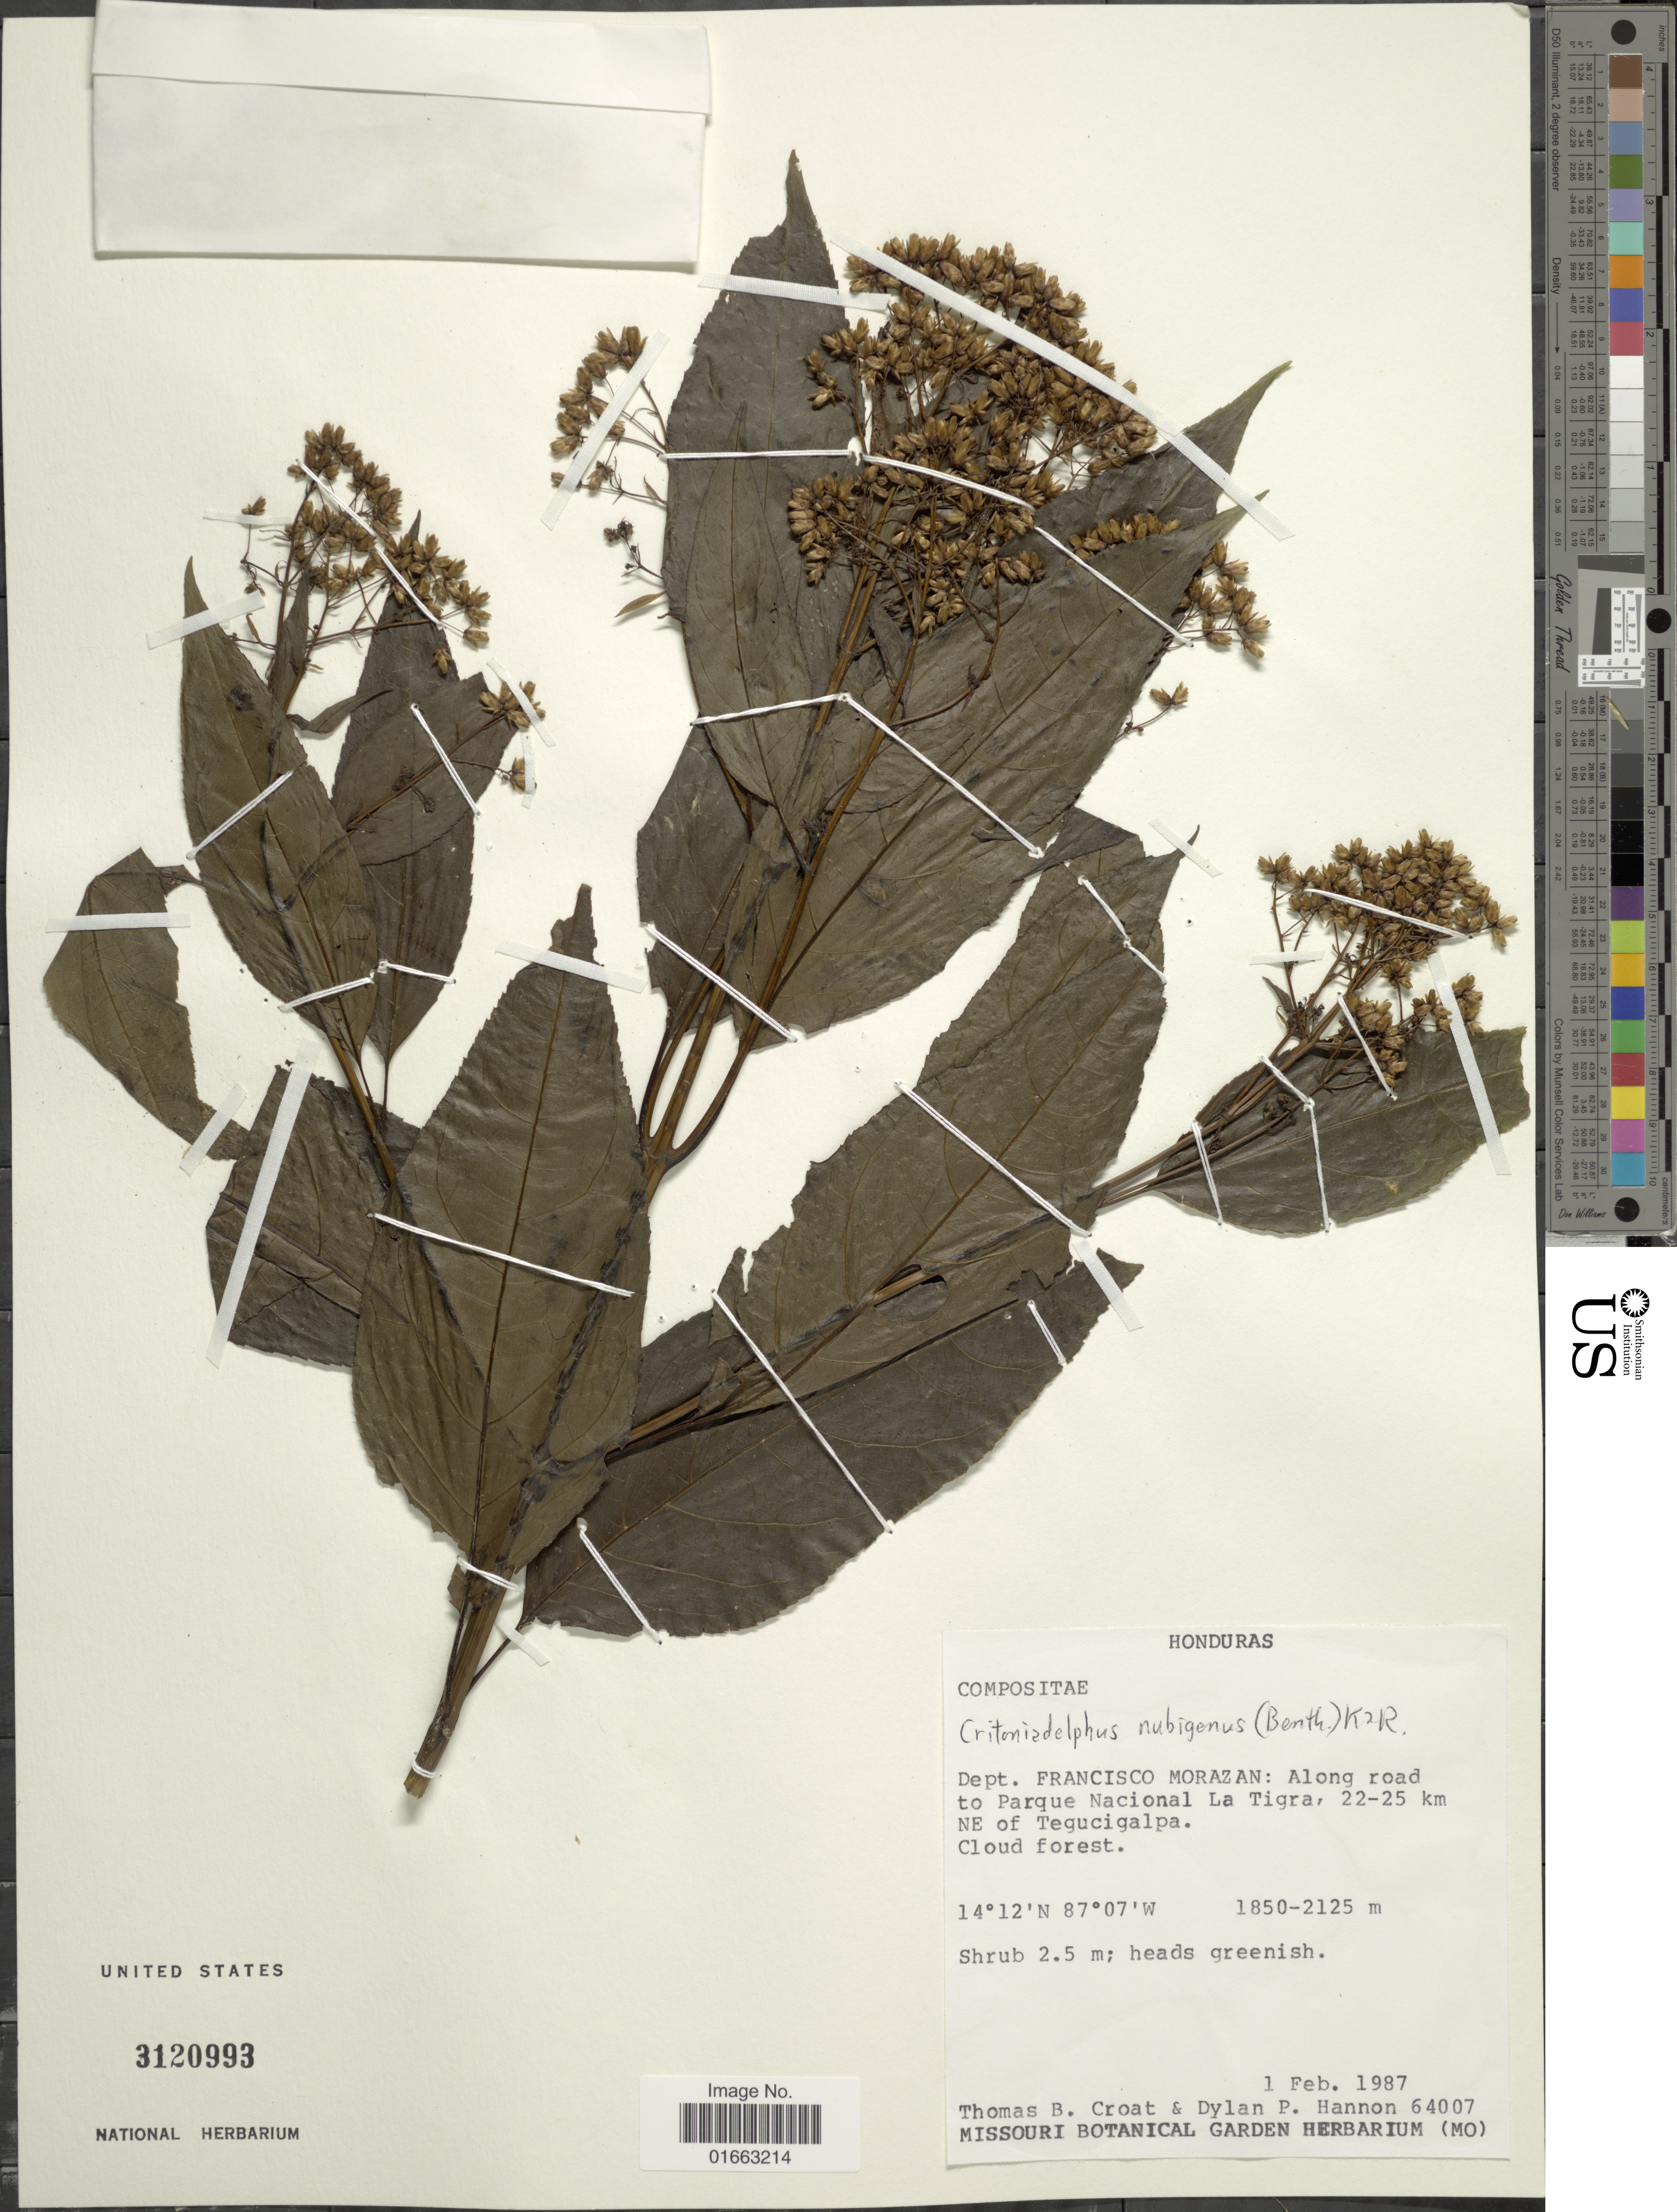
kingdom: Plantae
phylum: Tracheophyta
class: Magnoliopsida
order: Asterales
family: Asteraceae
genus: Critoniadelphus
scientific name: Critoniadelphus nubigenus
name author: (Benth.) R.M. King & H. Rob.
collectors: T. B. Croat & D. Hannon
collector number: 64007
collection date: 1987-02-01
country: Honduras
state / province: Fco. Morazán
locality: Along road to Parque Nacional La Tigra, 22-25 km NE of Tegucigalpa, cloud forest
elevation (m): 1850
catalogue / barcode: US 3120993